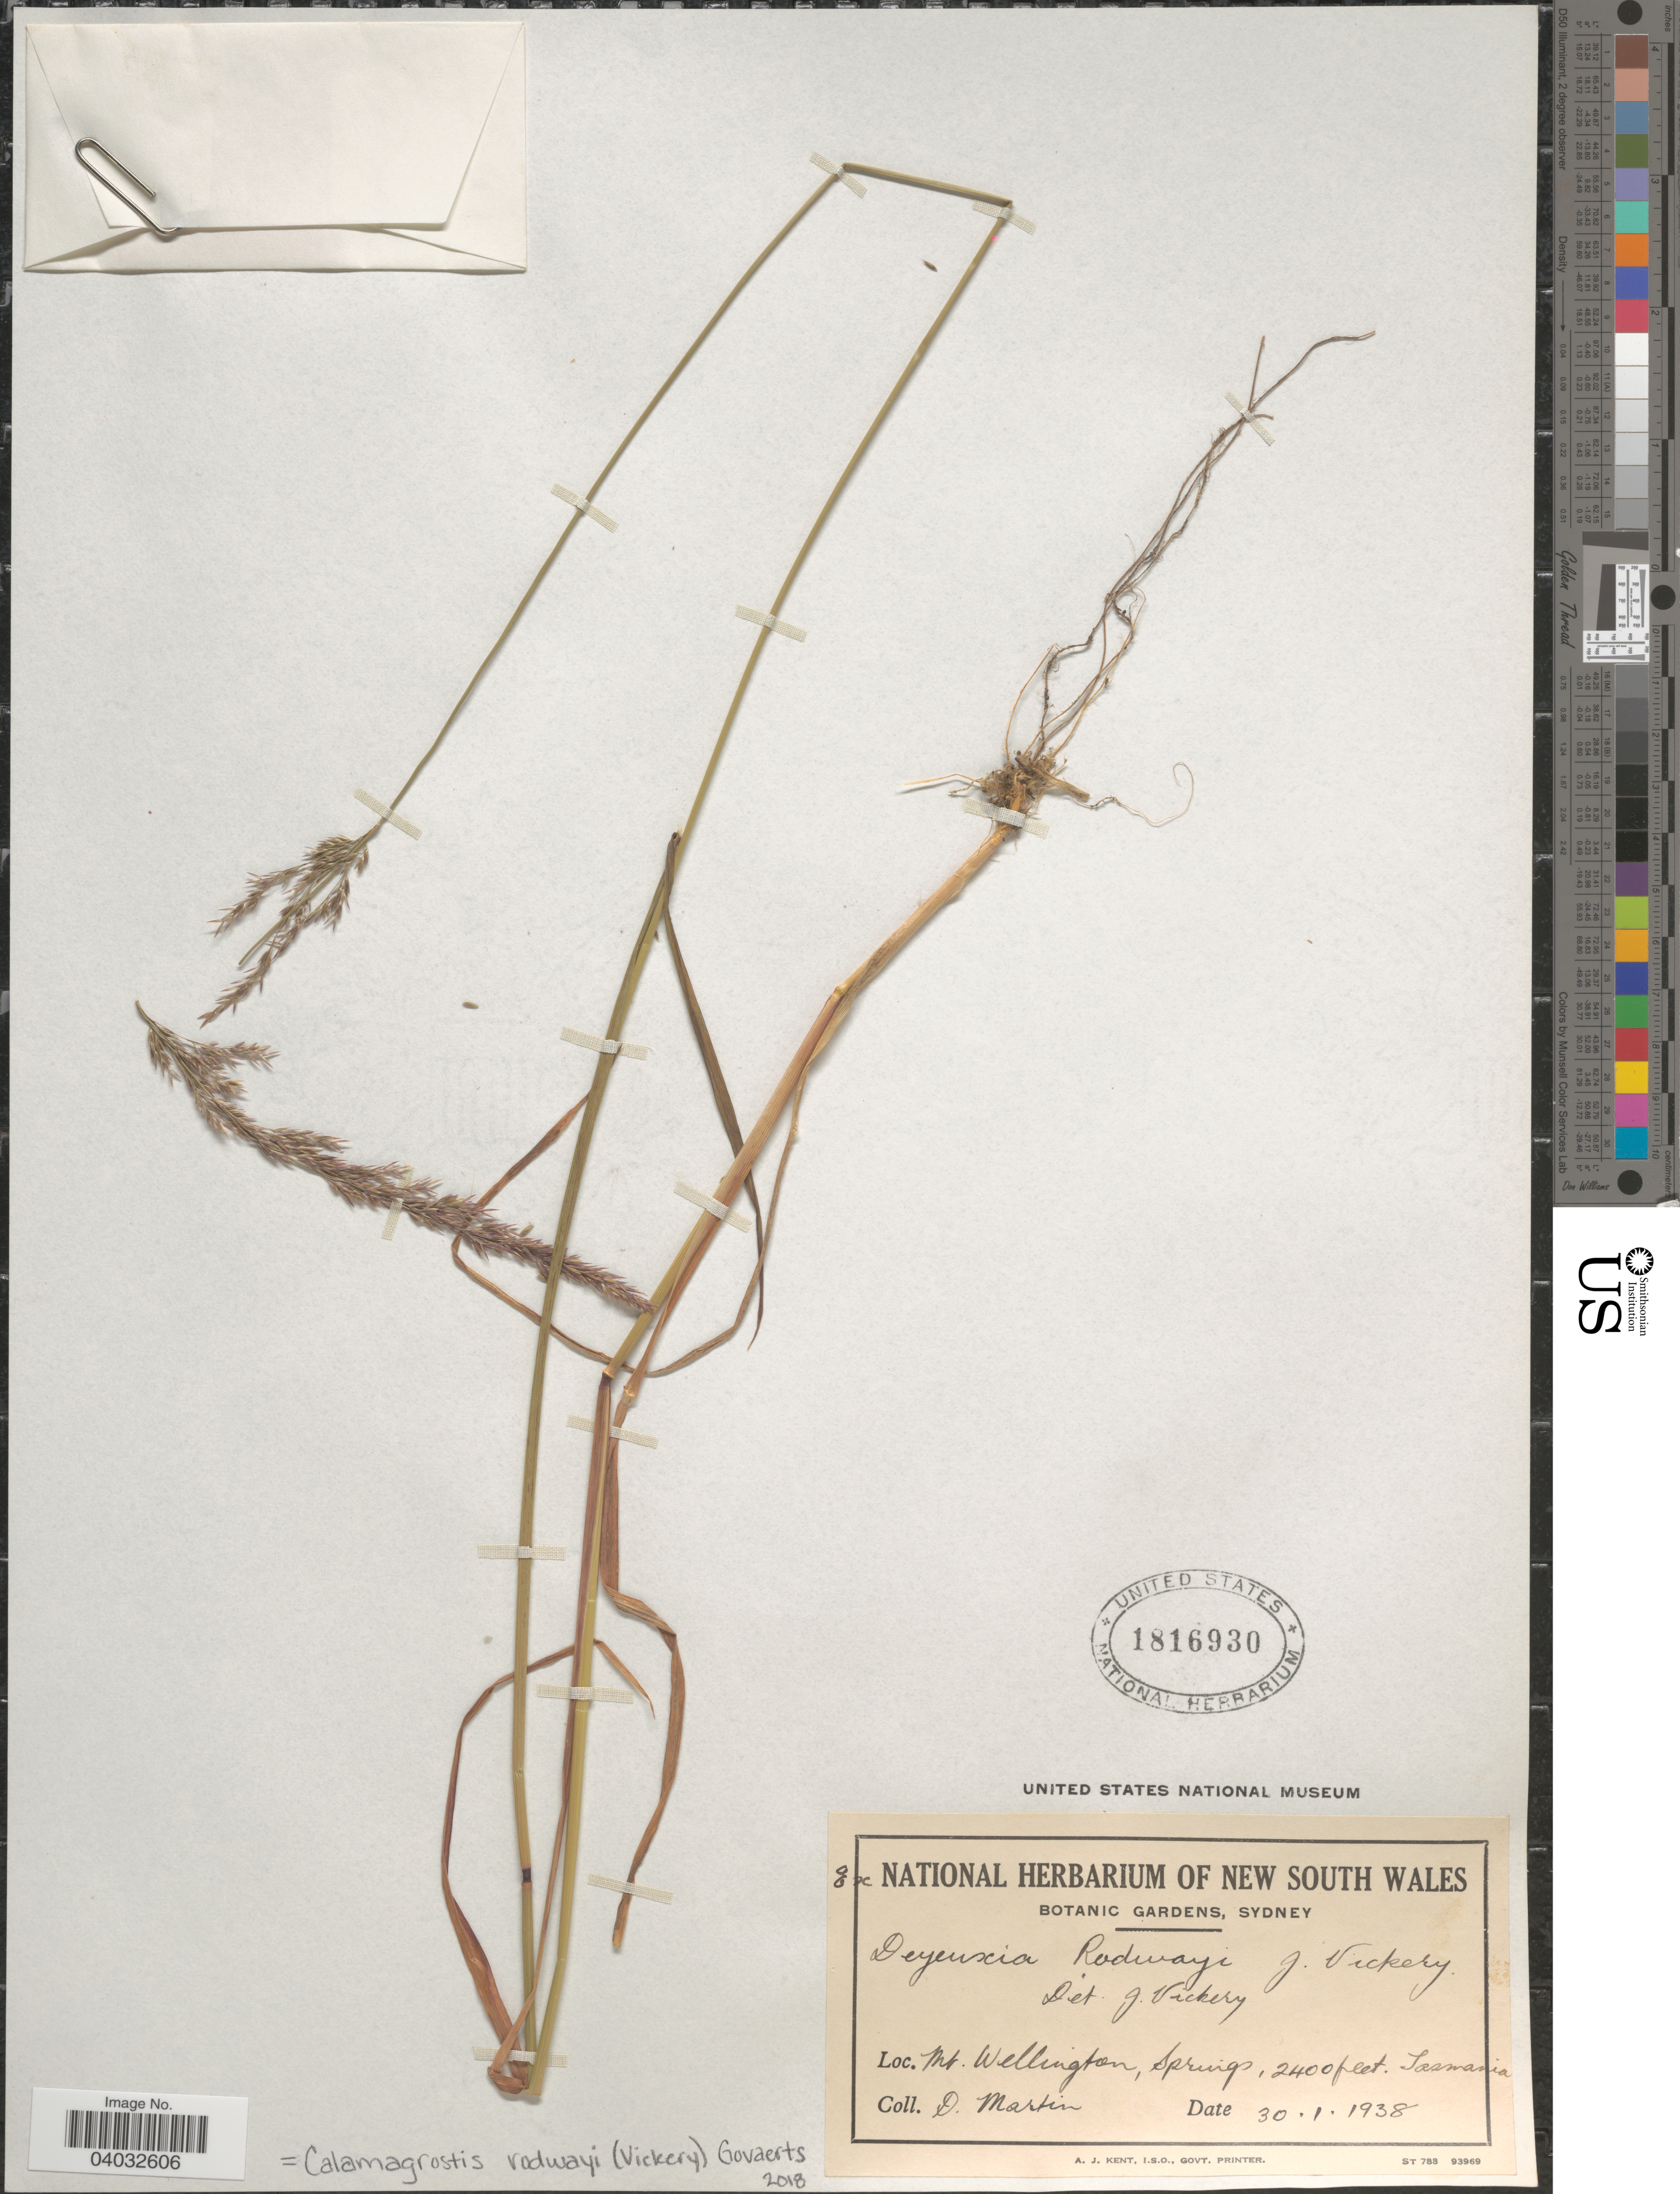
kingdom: Plantae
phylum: Tracheophyta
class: Liliopsida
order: Poales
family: Poaceae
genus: Calamagrostis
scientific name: Calamagrostis rodwayi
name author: (Vickery) Govaerts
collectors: D. Martin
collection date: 1938-01-30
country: Australia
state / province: Tasmania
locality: Mt. Wellington, Springs.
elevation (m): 732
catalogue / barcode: US 1816930